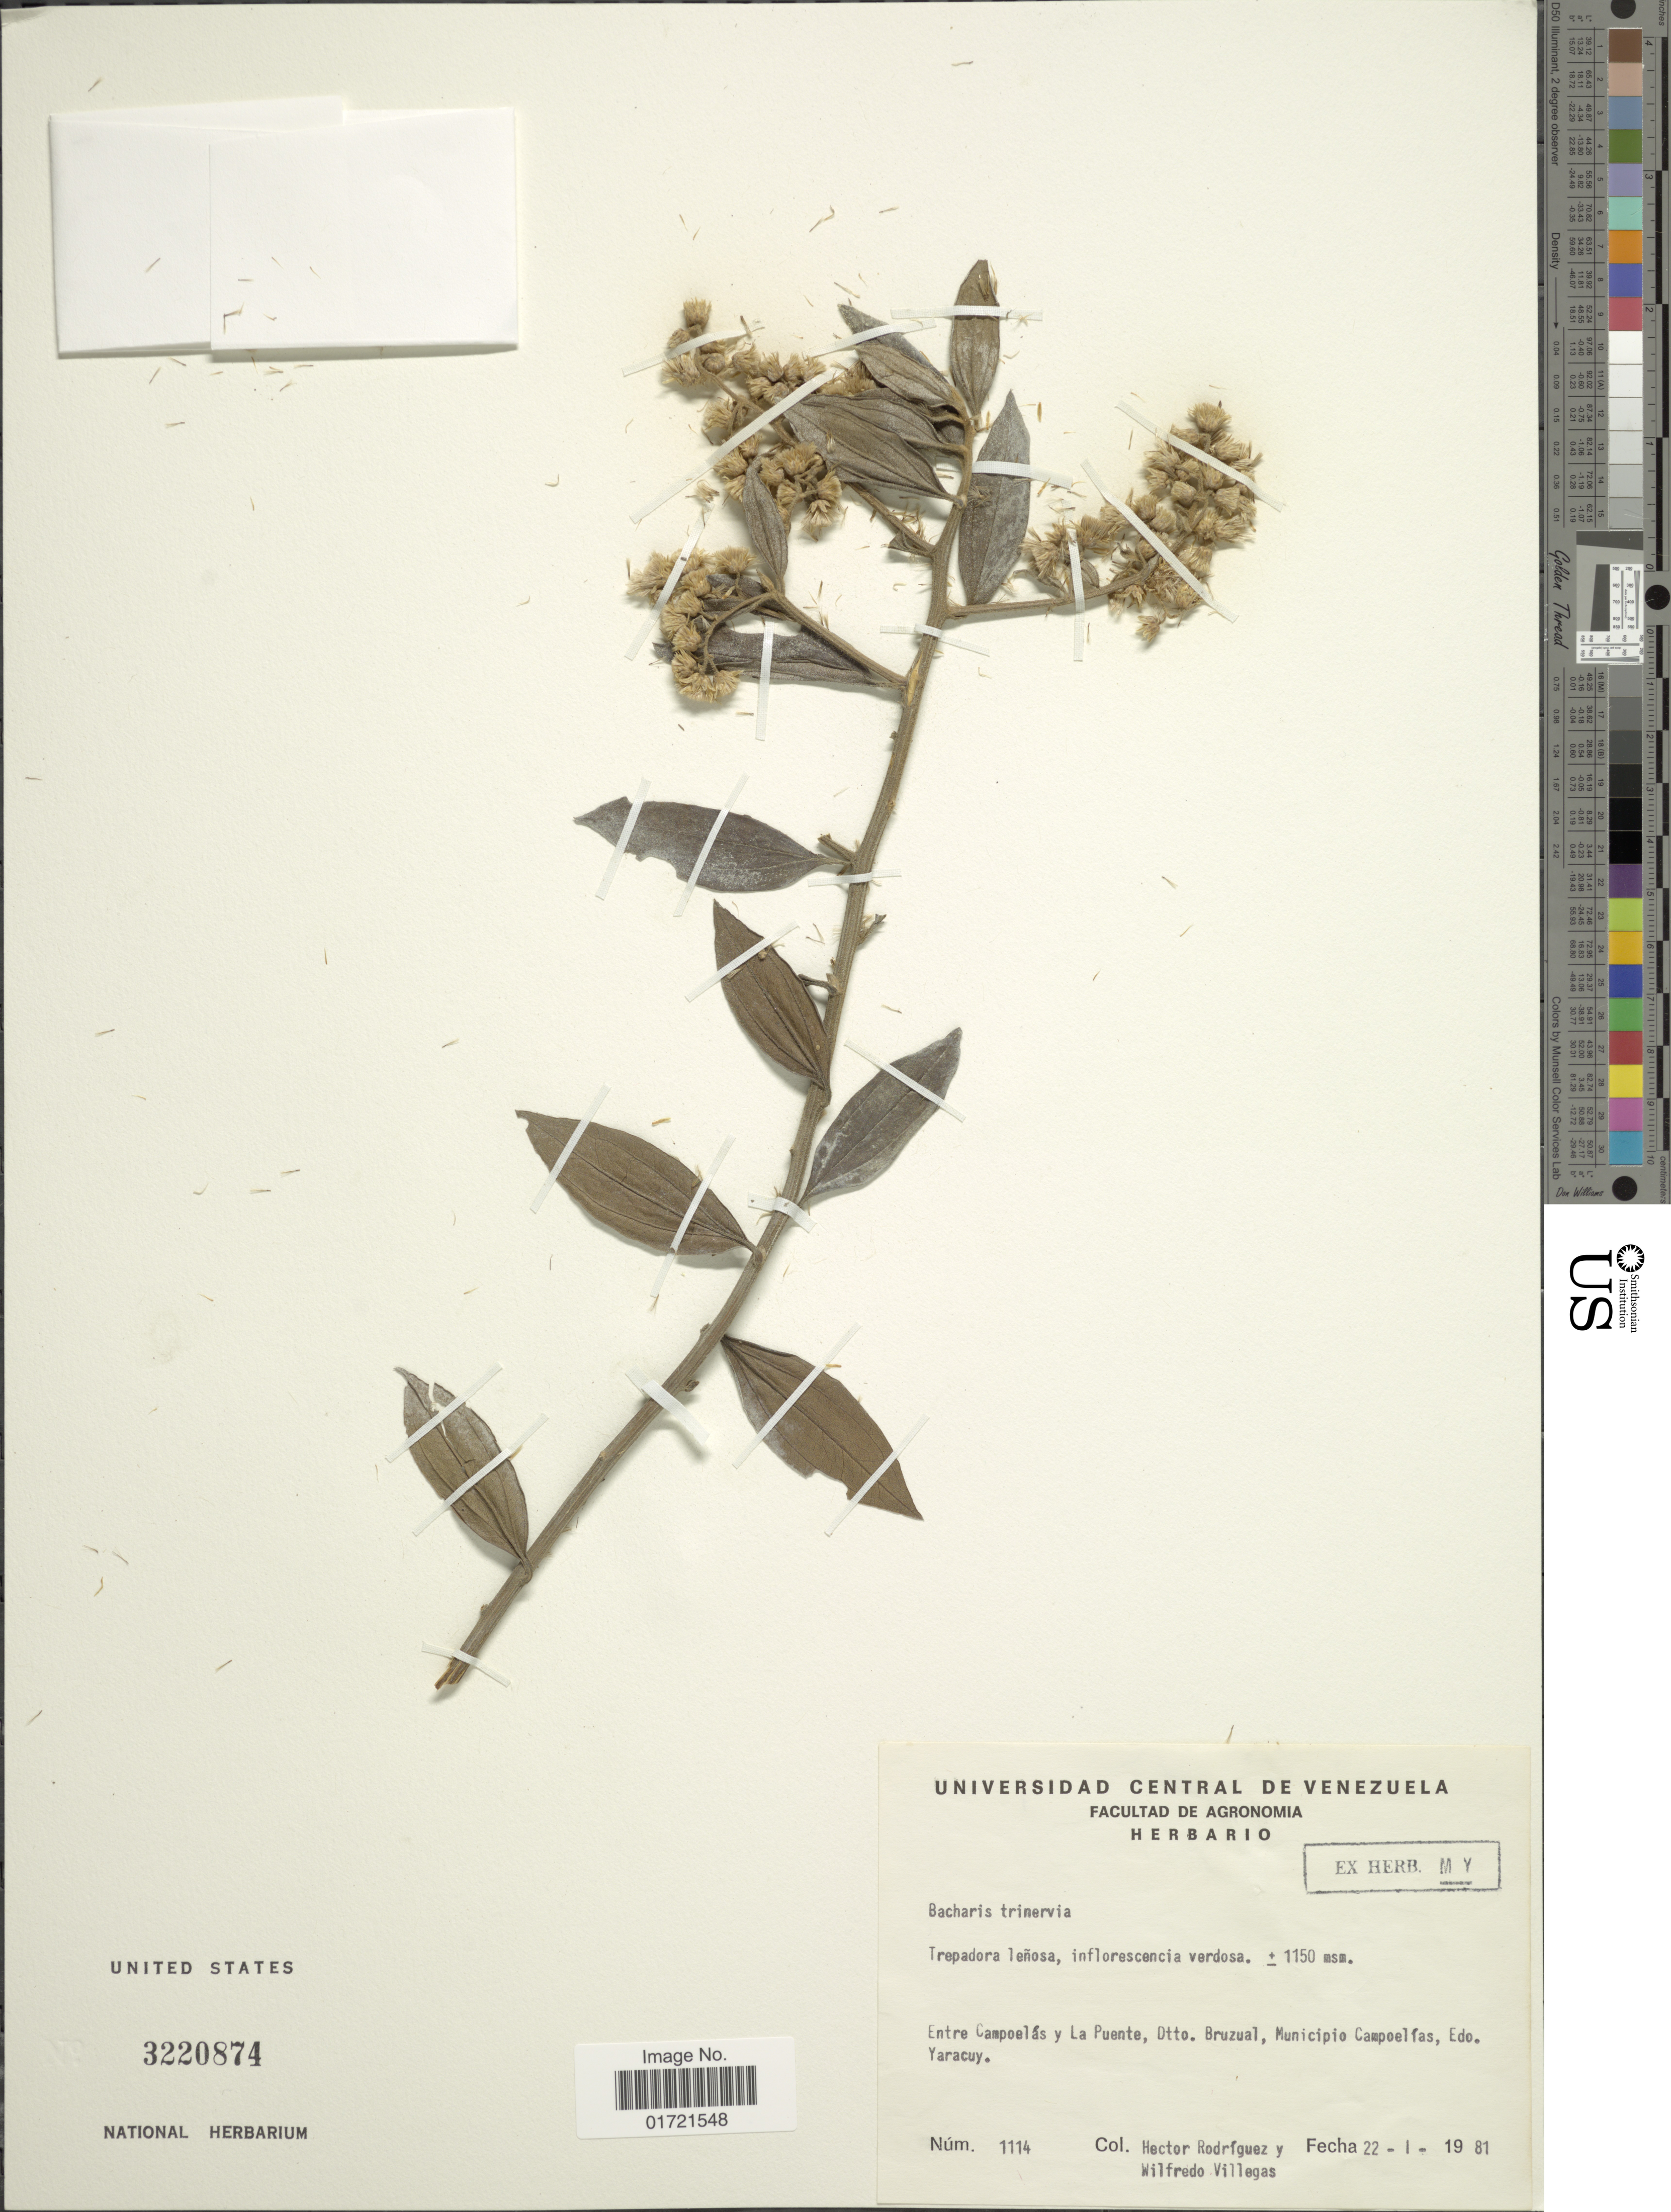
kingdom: Plantae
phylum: Tracheophyta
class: Magnoliopsida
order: Asterales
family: Asteraceae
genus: Baccharis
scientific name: Baccharis trinervis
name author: (Lam.) Pers.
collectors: H. Rodriguez & W. Villegas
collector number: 1114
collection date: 1981-01-22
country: Venezuela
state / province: Yaracuy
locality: Entre Campoelas y la Puente, Dtto. Bruzual, Municipio Campoelias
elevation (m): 1150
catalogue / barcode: US 3220874